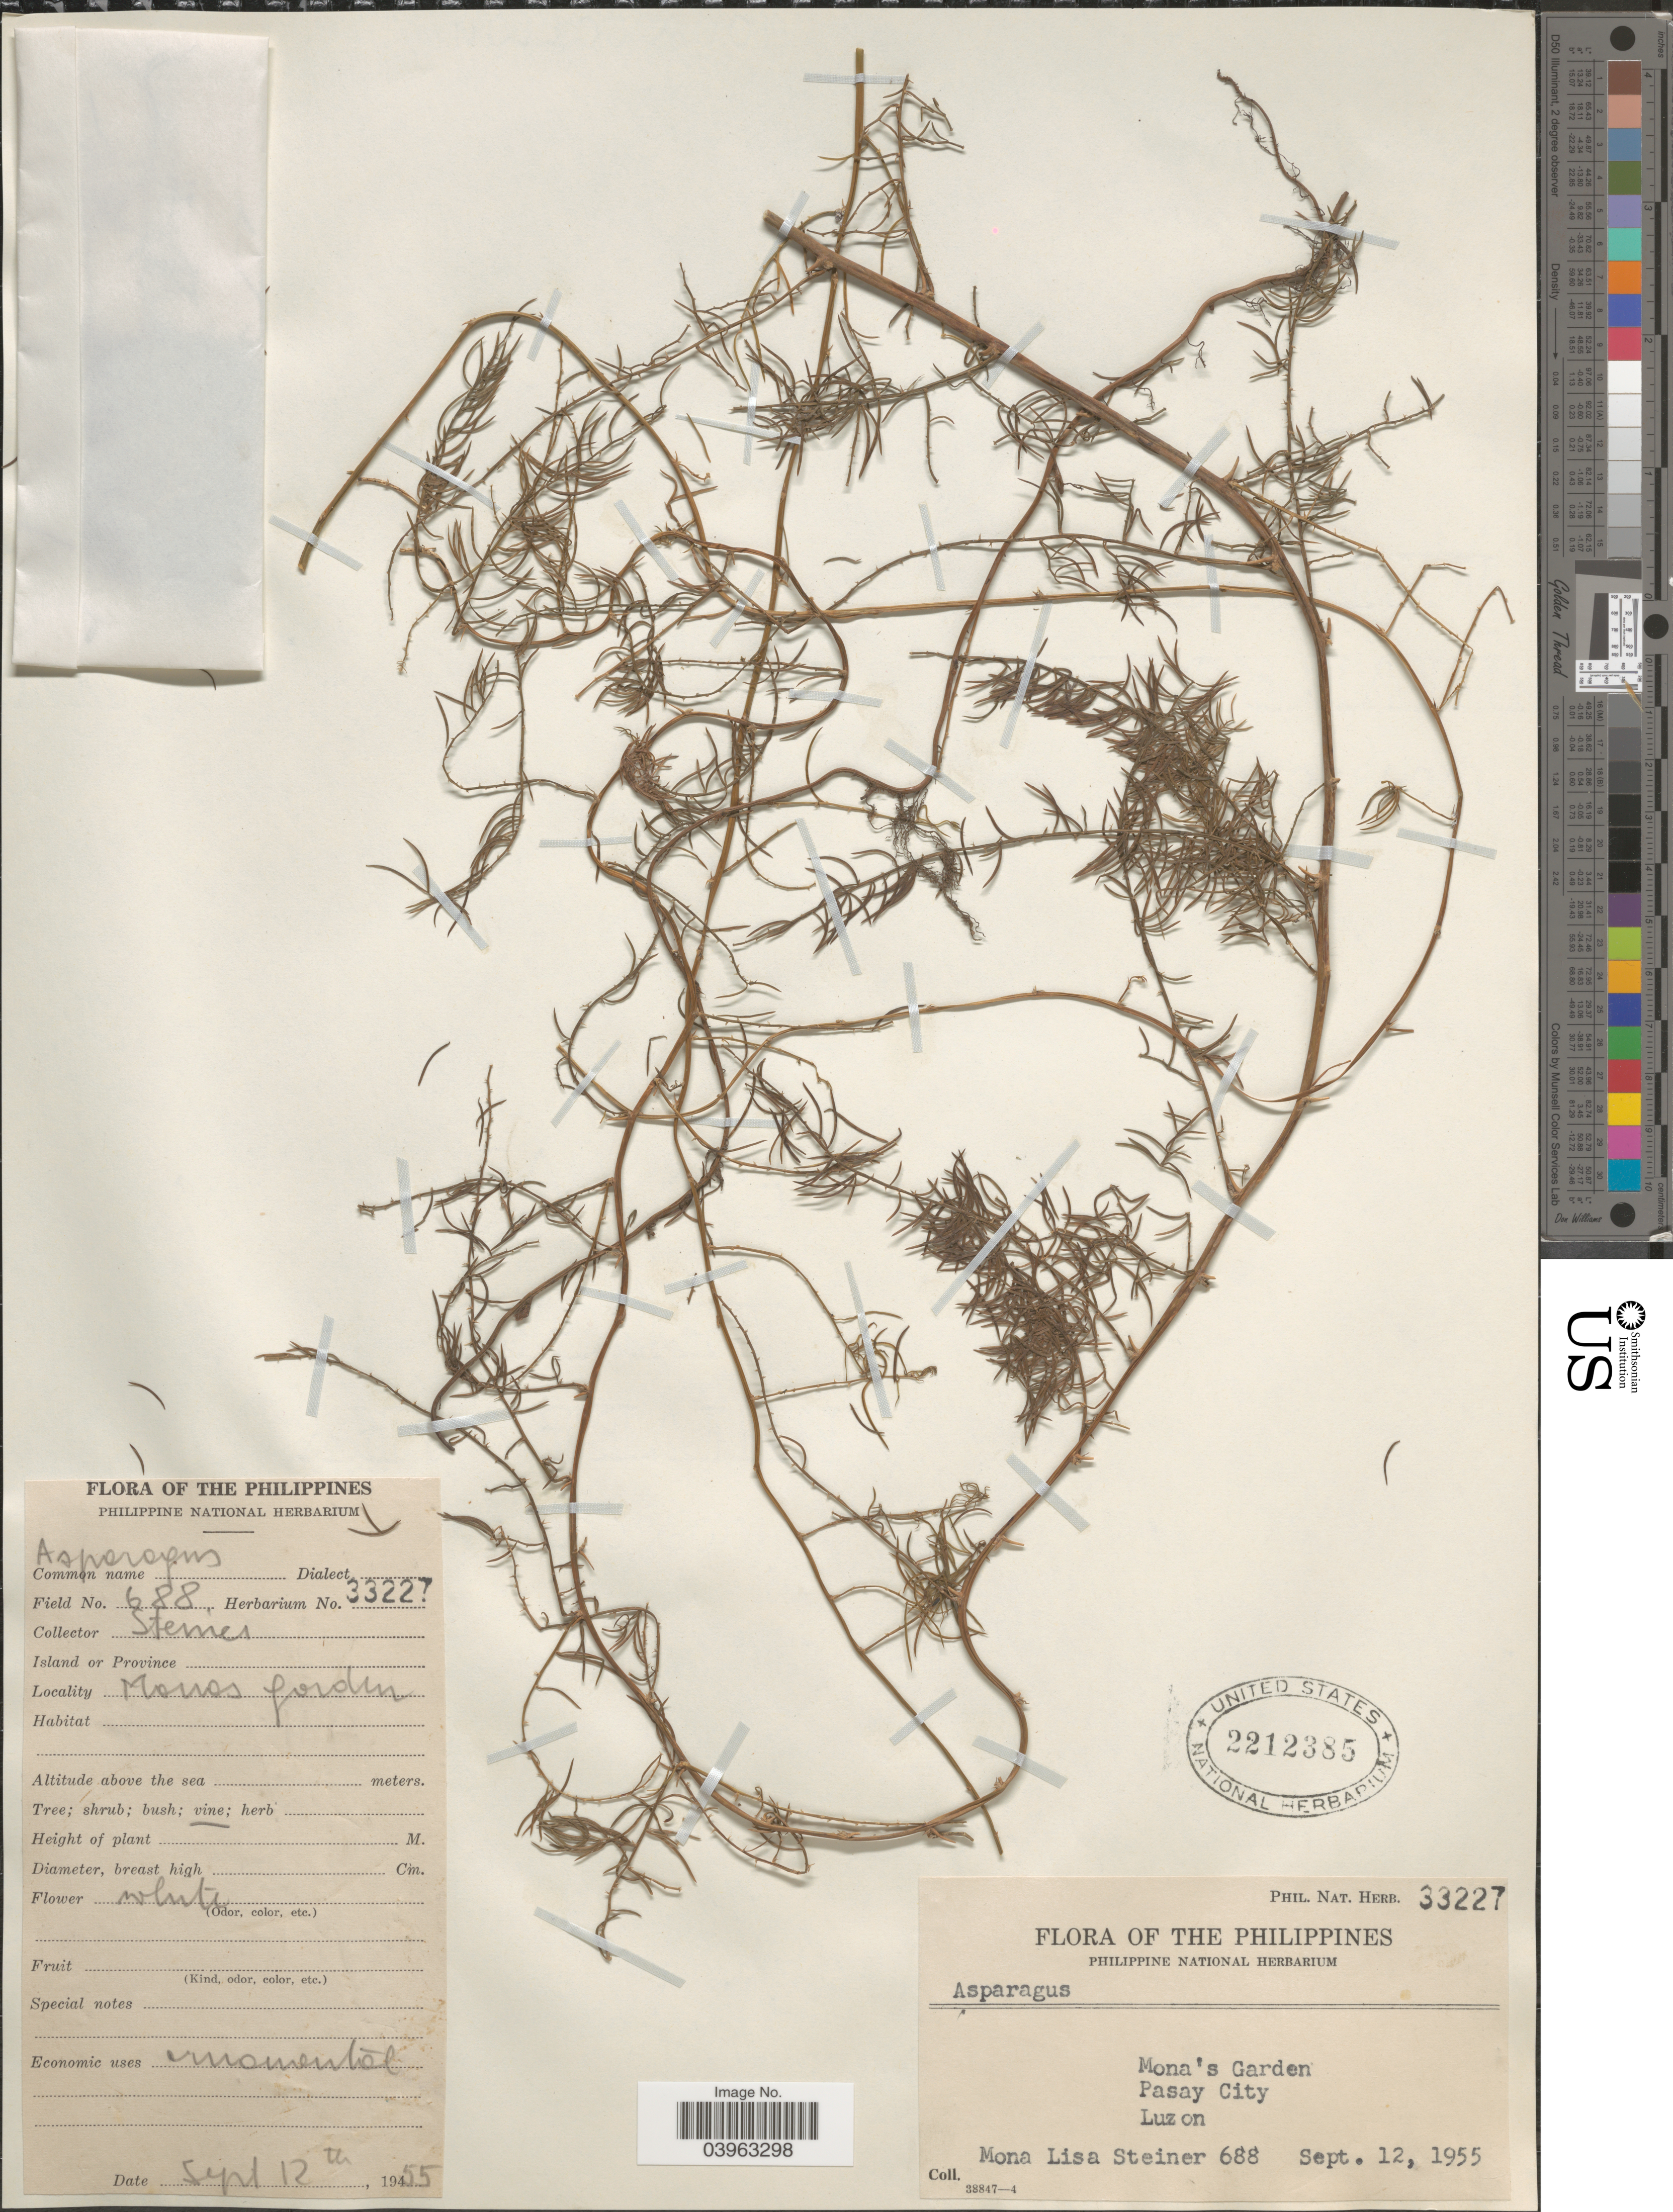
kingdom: Plantae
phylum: Tracheophyta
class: Liliopsida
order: Asparagales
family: Asparagaceae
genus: Asparagus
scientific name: Asparagus sp.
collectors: M. Steiner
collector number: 688/ Phil. Nat. Herb. 33227?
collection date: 1955-09-12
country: Philippines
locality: Mona's Garden. Pasay City. Luzon.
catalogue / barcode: US 2212385